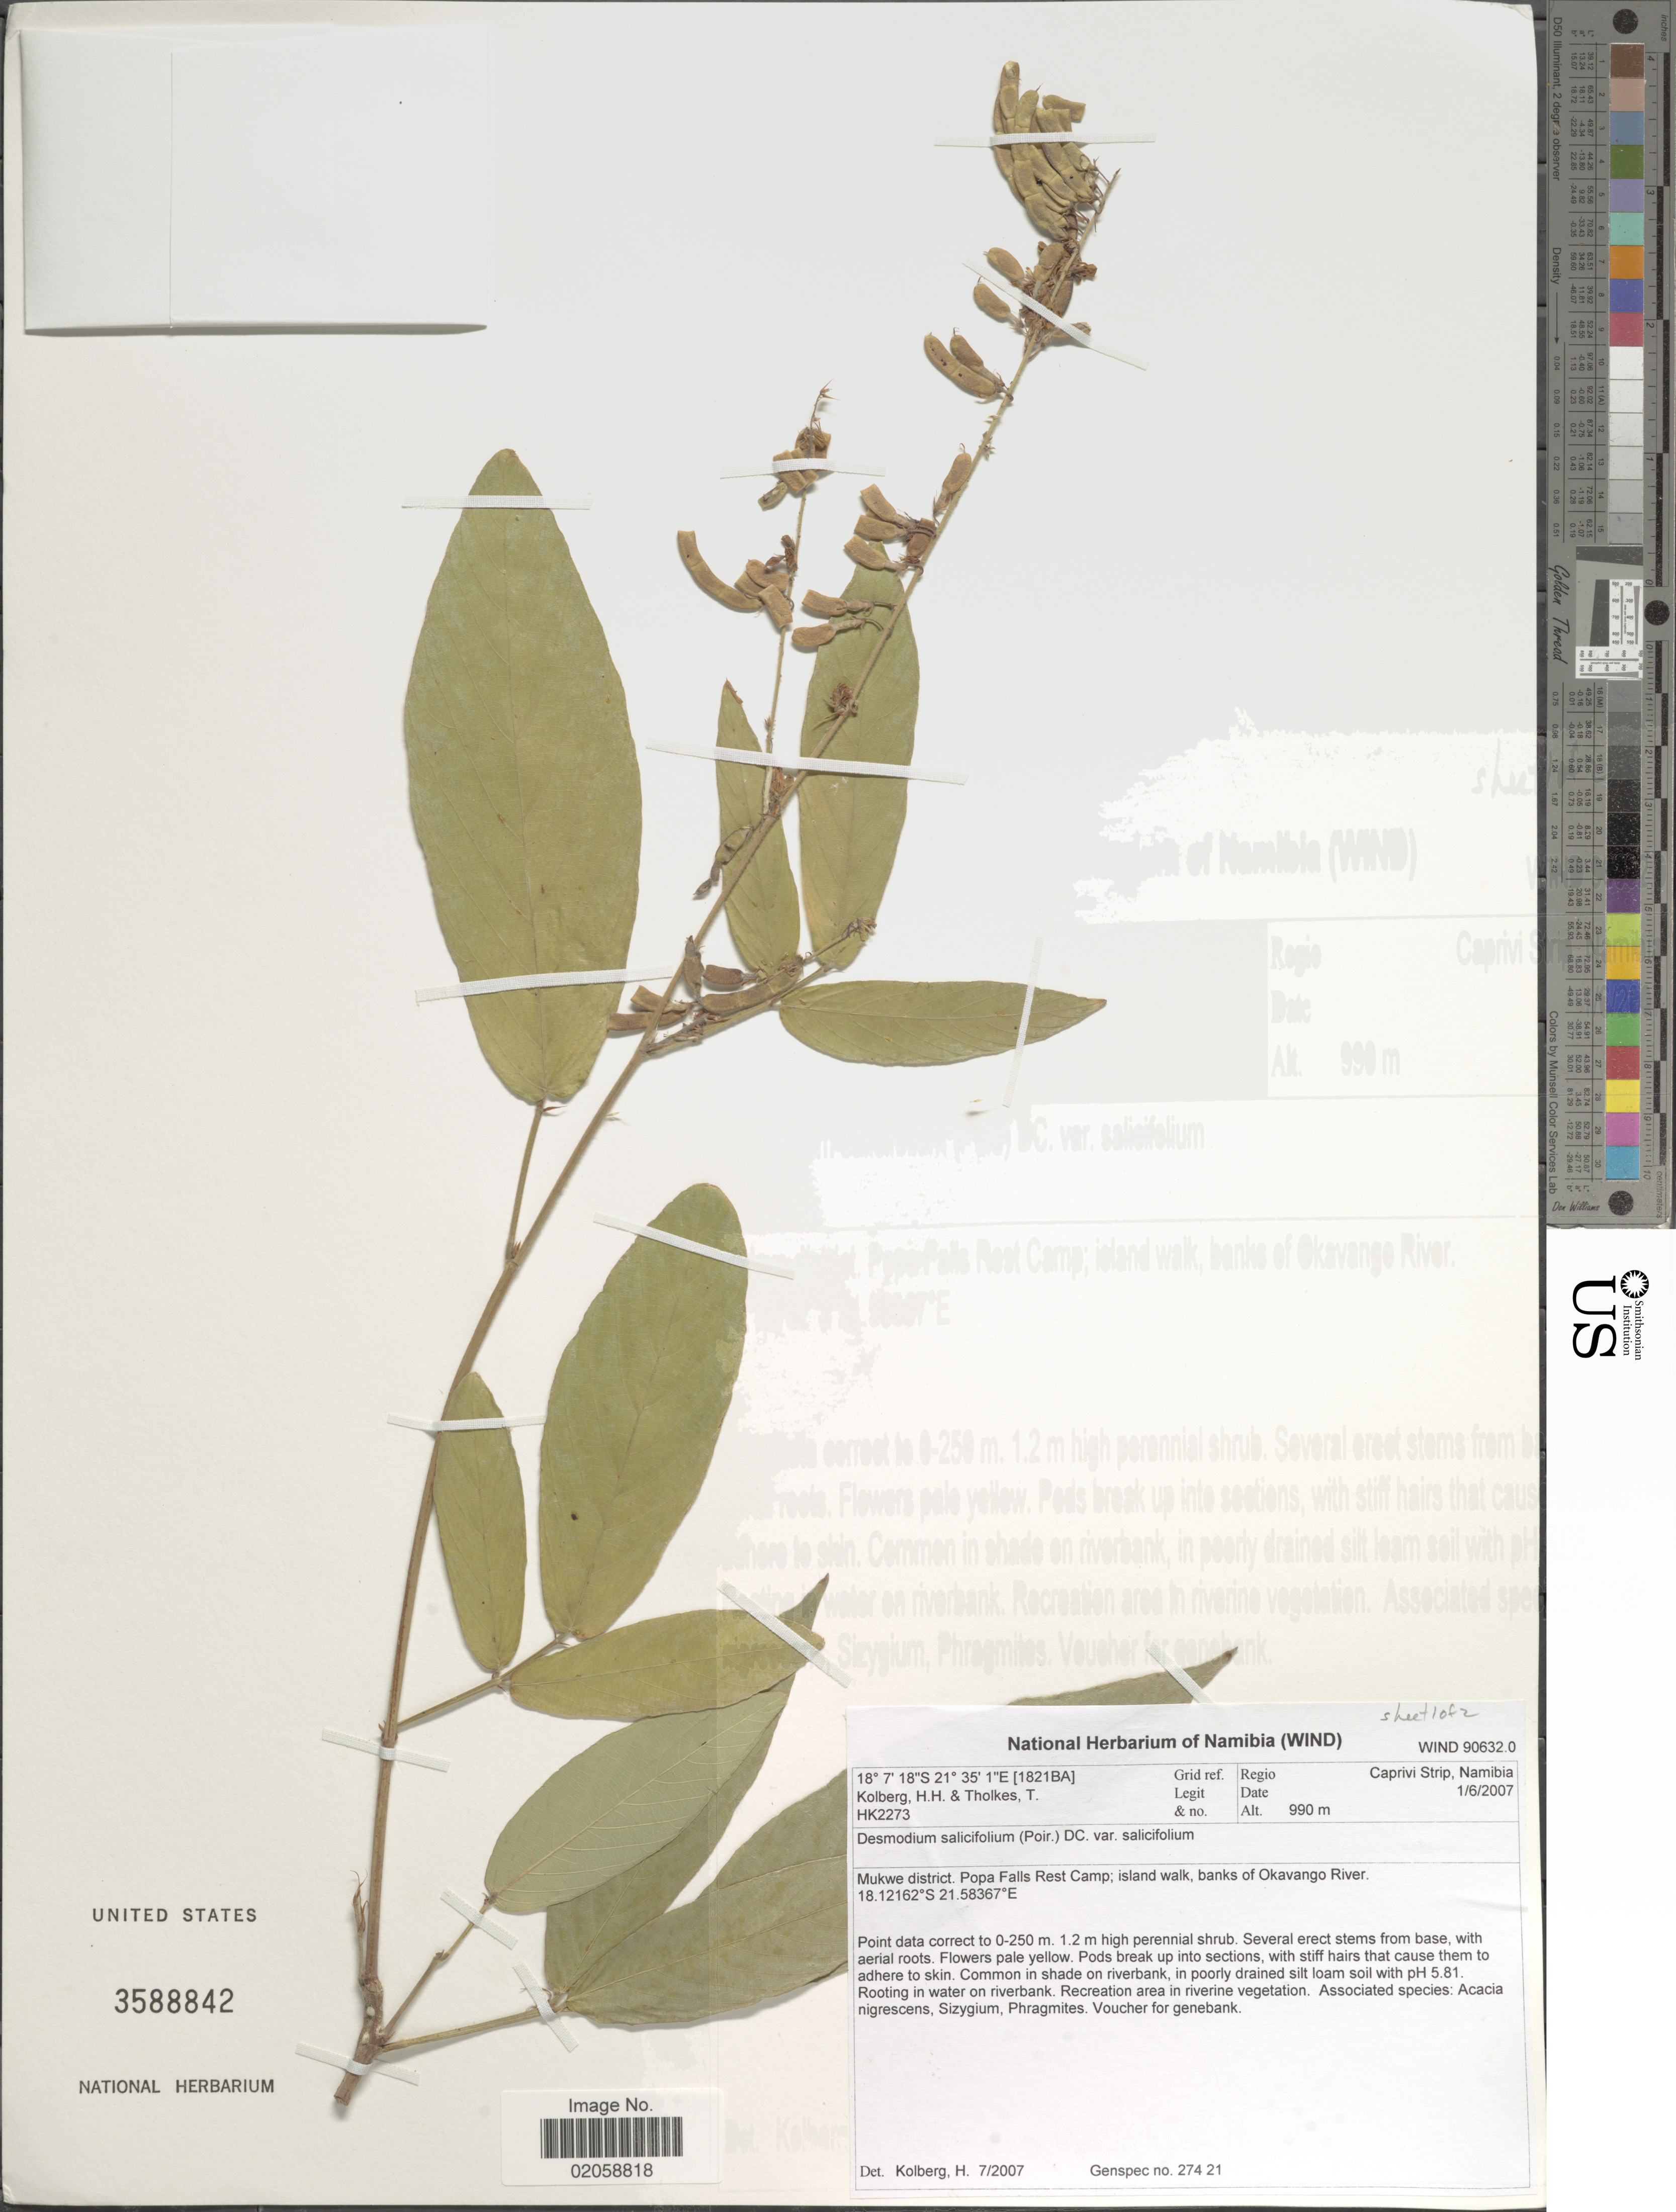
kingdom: Plantae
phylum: Tracheophyta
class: Magnoliopsida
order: Fabales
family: Fabaceae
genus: Pleurolobus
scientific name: Pleurolobus salicifolius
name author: (Poir.) H. Ohashi & K. Ohashi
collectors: H. H. Kolberg & T. Tholkes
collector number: HK2273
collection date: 2007-06-01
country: Namibia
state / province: Caprivi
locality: Regio Caprivi Strip, Namibia. Mukwe district. Popa Falls Rest Camp; island walk, banks of Okavango River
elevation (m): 990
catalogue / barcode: US 3588842